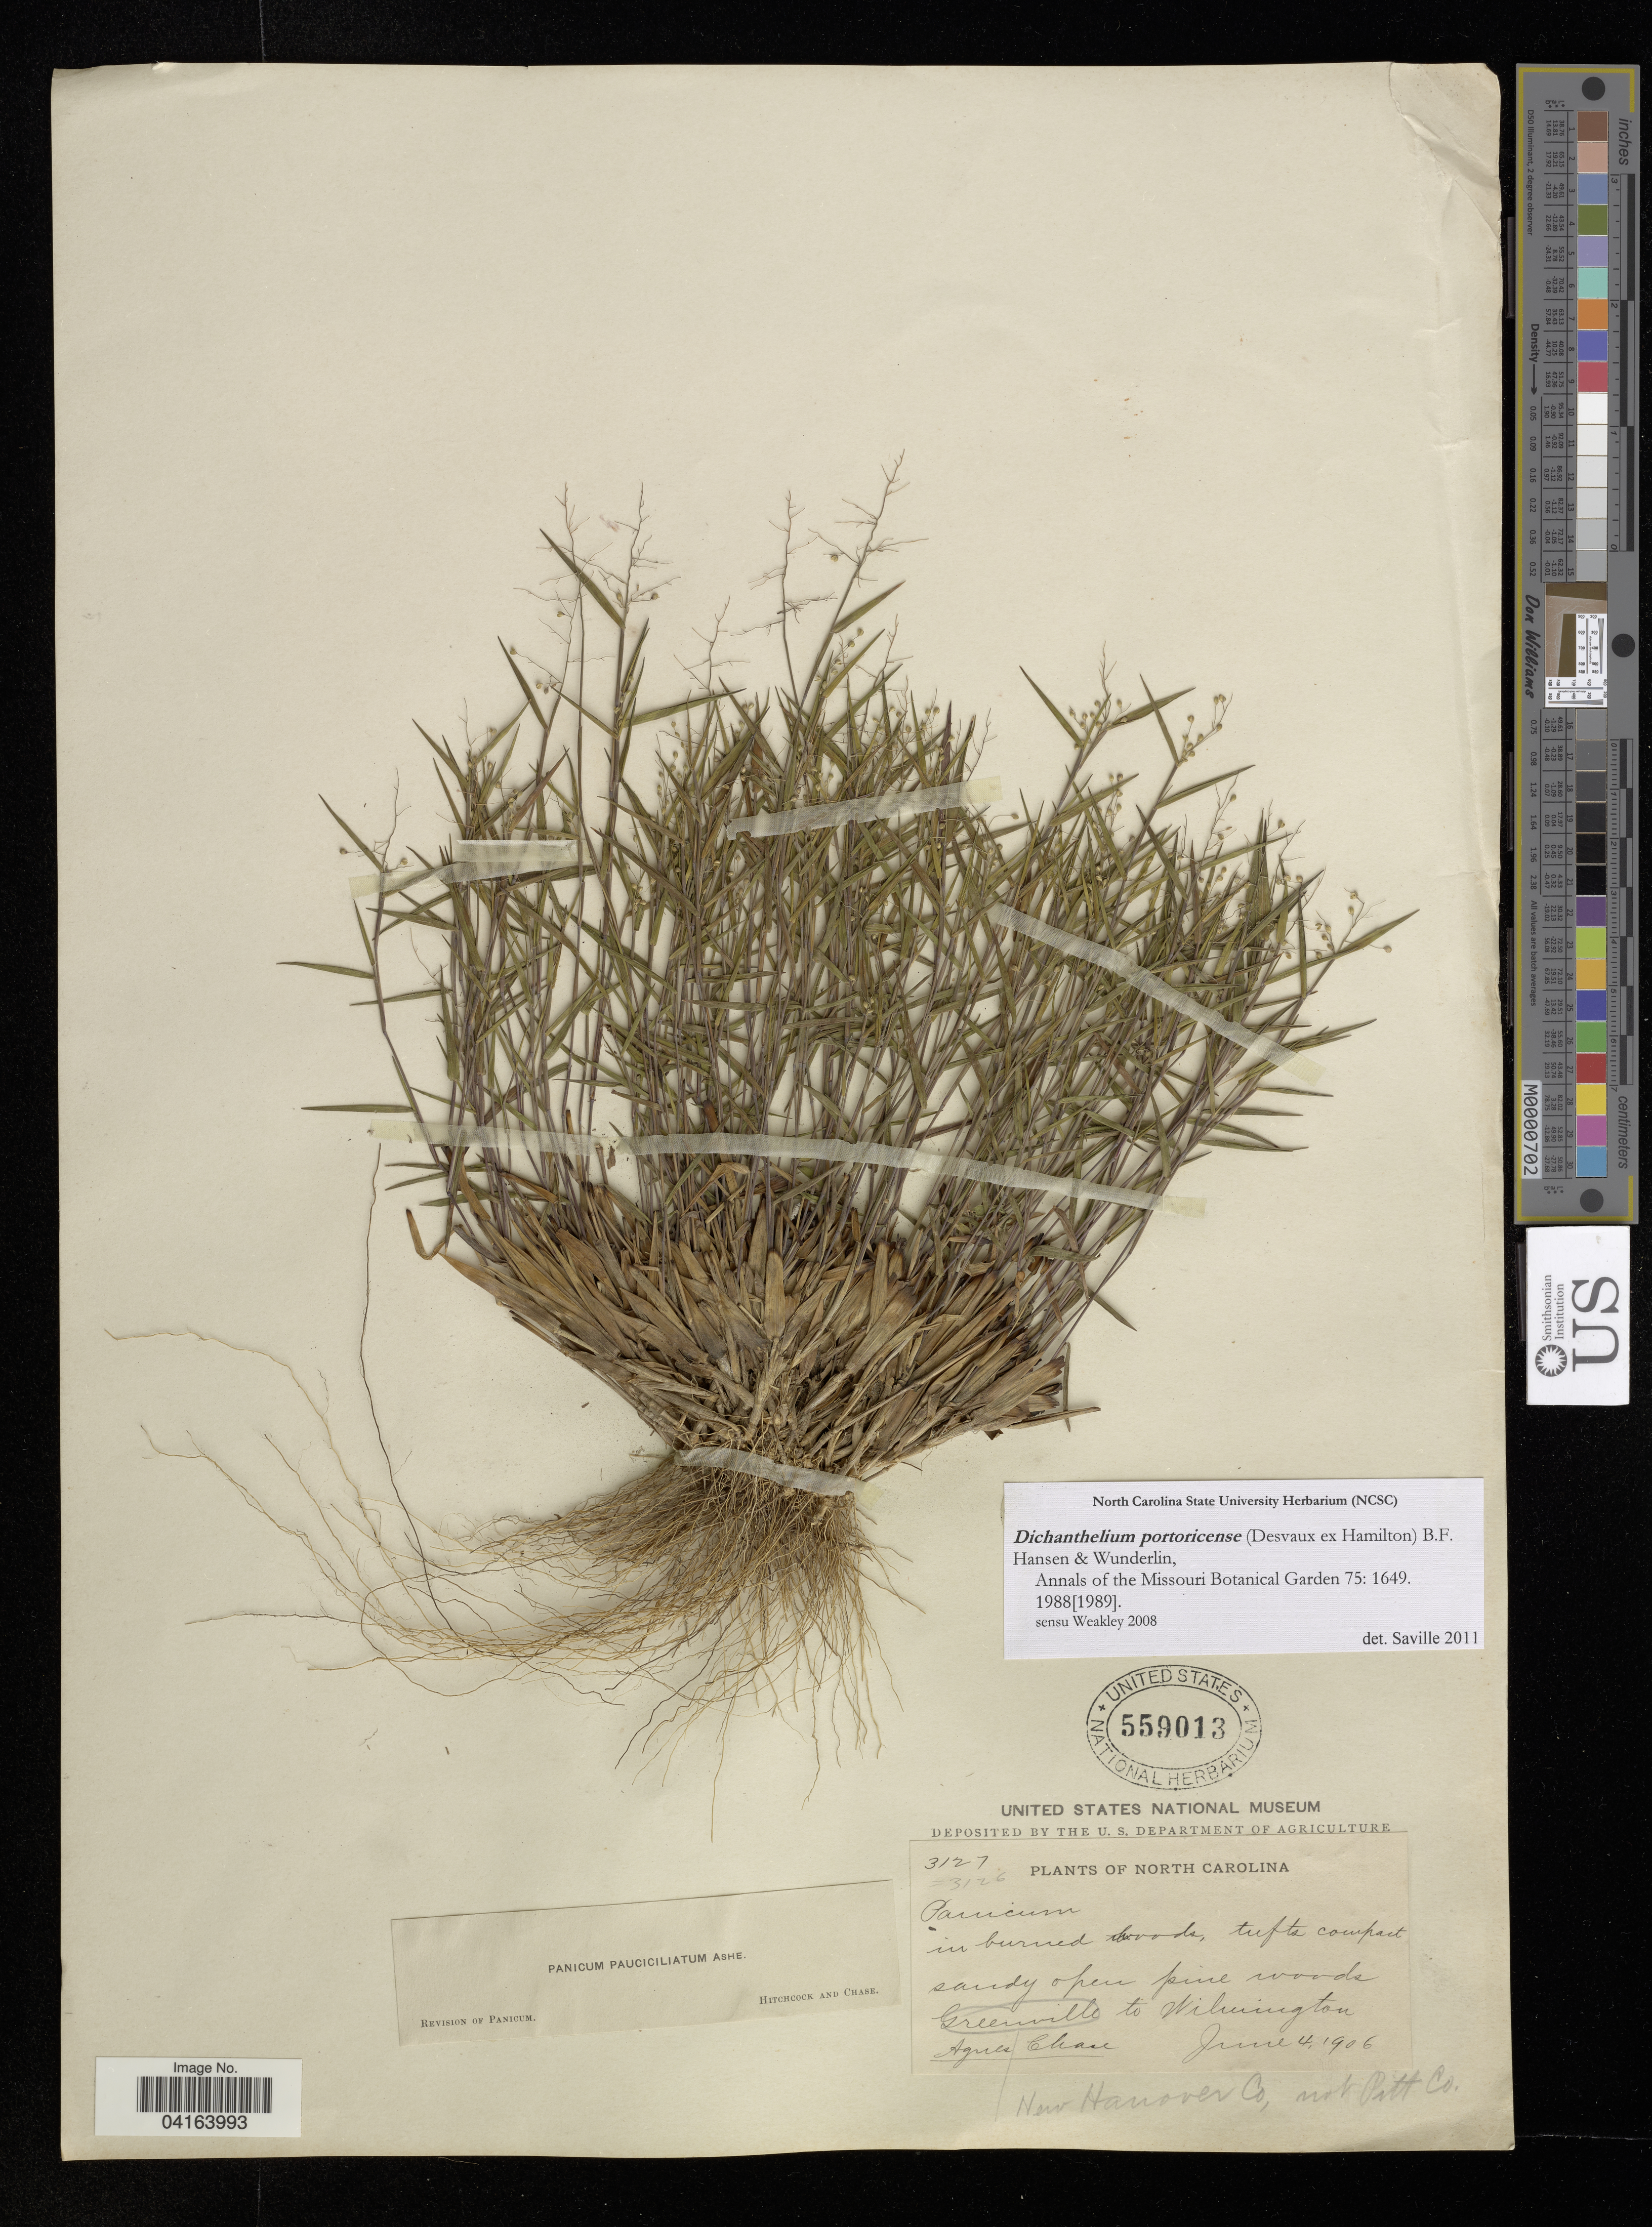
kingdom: Plantae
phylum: Tracheophyta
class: Liliopsida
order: Poales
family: Poaceae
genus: Dichanthelium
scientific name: Dichanthelium portoricense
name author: (Desv. ex Ham.) B.F. Hansen & Wunderlin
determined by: Saville, A. C., (NCSC), North Carolina State University (UNITED STATES)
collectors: A. Chase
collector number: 3127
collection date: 1906-06-04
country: United States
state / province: North Carolina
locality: Greenville/ New Hanover Co, not Pitt Co. to Wilmington.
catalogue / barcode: US 559013